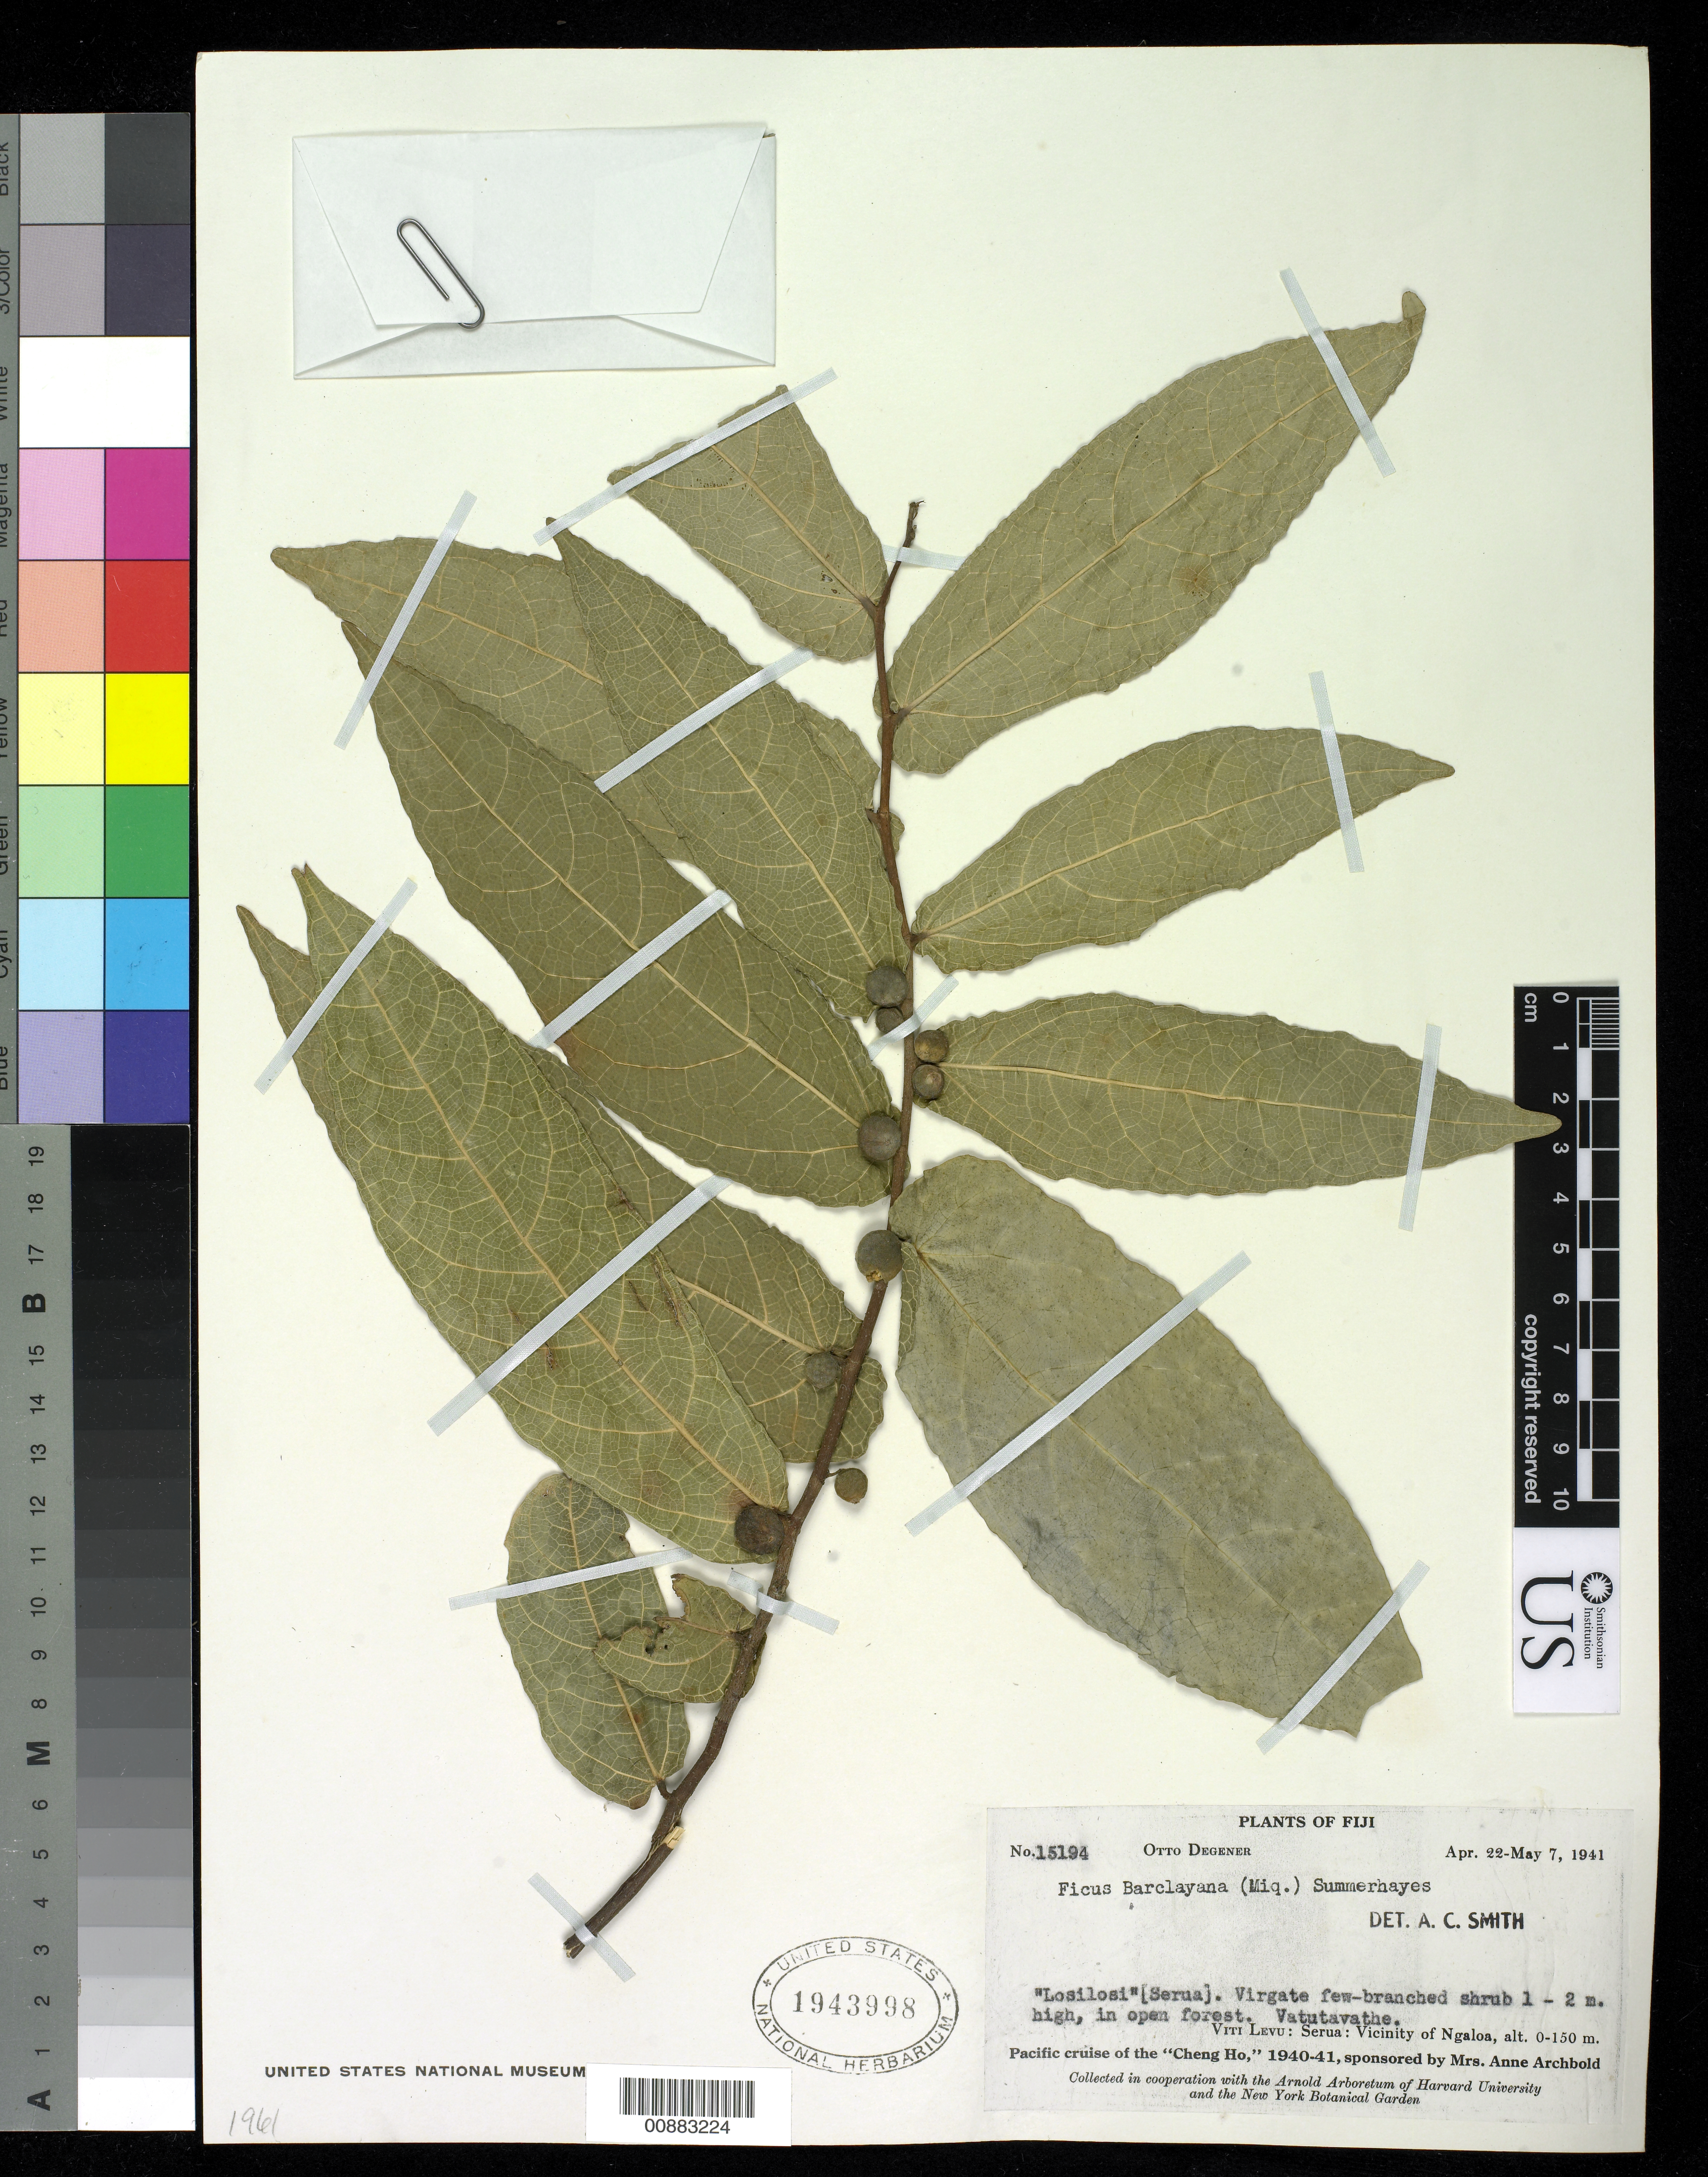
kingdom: Plantae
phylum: Tracheophyta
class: Magnoliopsida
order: Rosales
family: Moraceae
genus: Ficus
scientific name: Ficus barclayana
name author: (Miq.) Summerh.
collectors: O. Degener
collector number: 15194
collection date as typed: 22 Apr 1941 to 07 May 1941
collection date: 1941-04-22/1941-05-07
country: Fiji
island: Vanua Levu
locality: Serua: Vicinity of Ngaloa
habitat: Open forest. Vatutavathe.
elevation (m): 0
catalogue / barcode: US 1943998